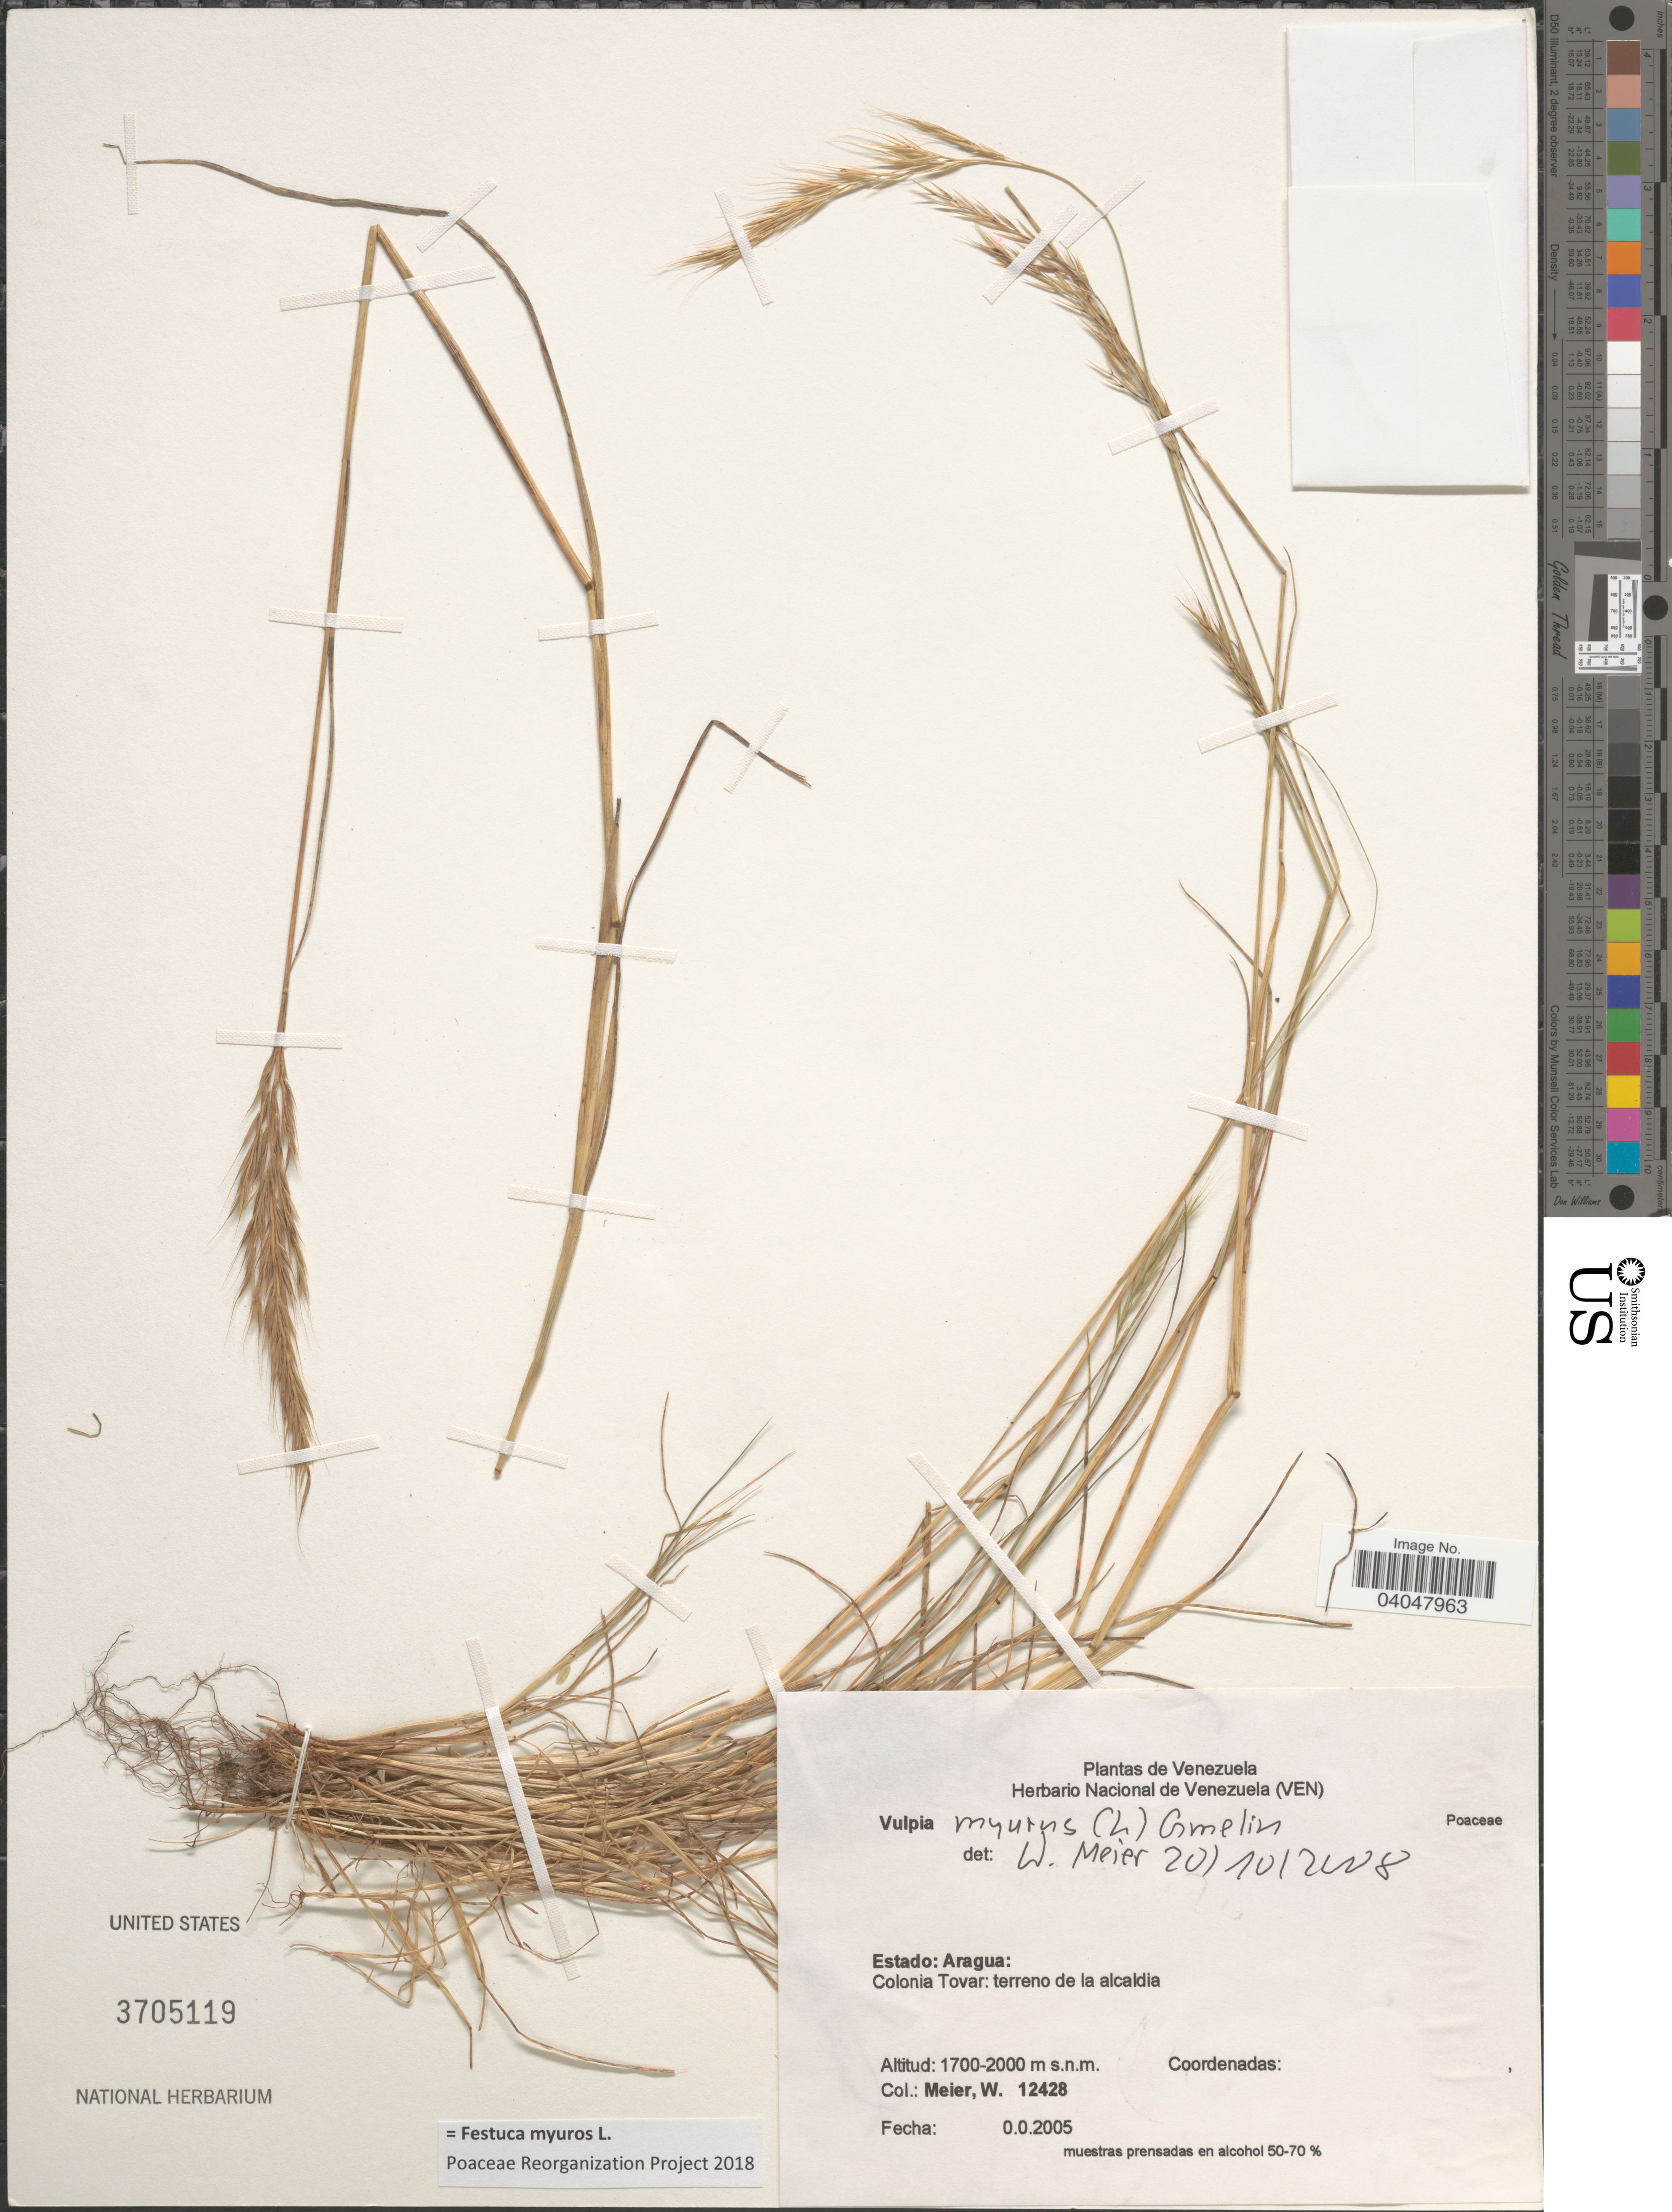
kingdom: Plantae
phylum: Tracheophyta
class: Liliopsida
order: Poales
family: Poaceae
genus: Festuca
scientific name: Festuca myuros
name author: L.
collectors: W. Meier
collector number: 12428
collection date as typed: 0.0.2005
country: Venezuela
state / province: Aragua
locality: Colonia Tovar: terreno de la alcaldia.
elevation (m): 1700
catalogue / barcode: US 3705119